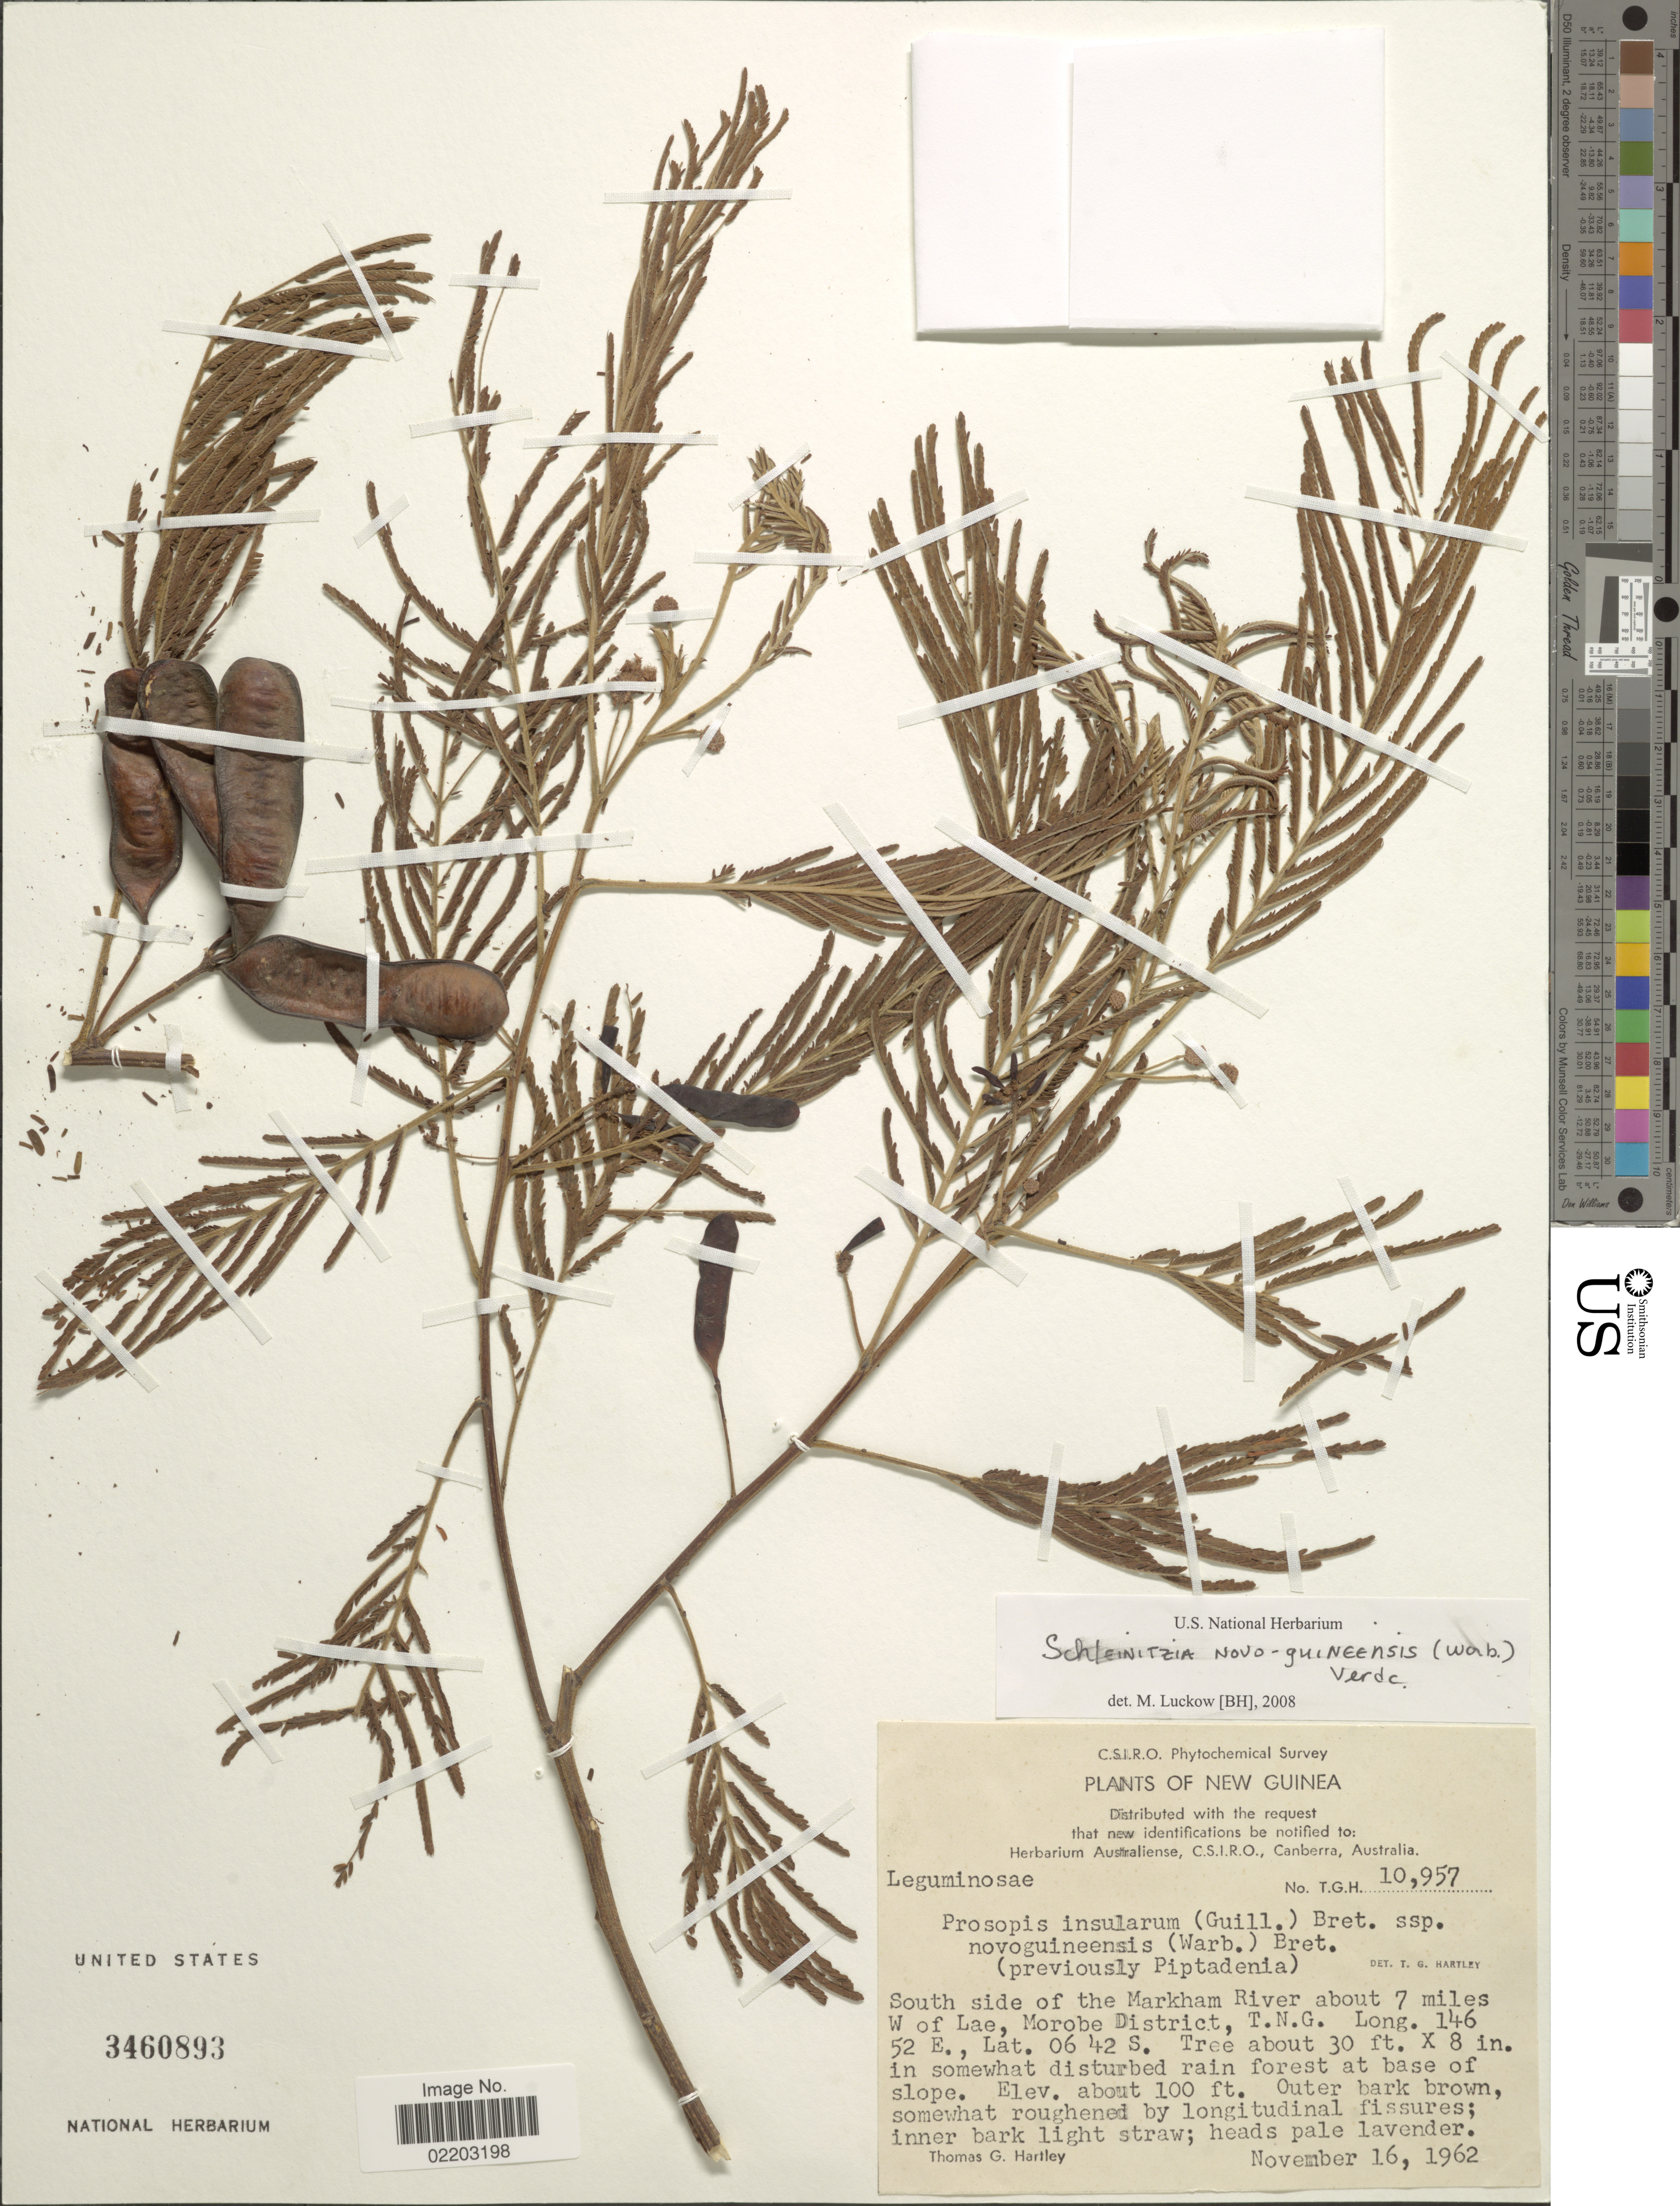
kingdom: Plantae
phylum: Tracheophyta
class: Magnoliopsida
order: Fabales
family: Fabaceae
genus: Schleinitzia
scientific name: Schleinitzia novoguineensis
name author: (Warb.) Verdc.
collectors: T. G. Hartley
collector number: THG 10957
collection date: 1962-11-16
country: Papua New Guinea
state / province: Morobe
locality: New Guinea, South side of the Markham River about 7 miles W of Lae, Morobe District, T.N.G.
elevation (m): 30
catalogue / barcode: US 3460893